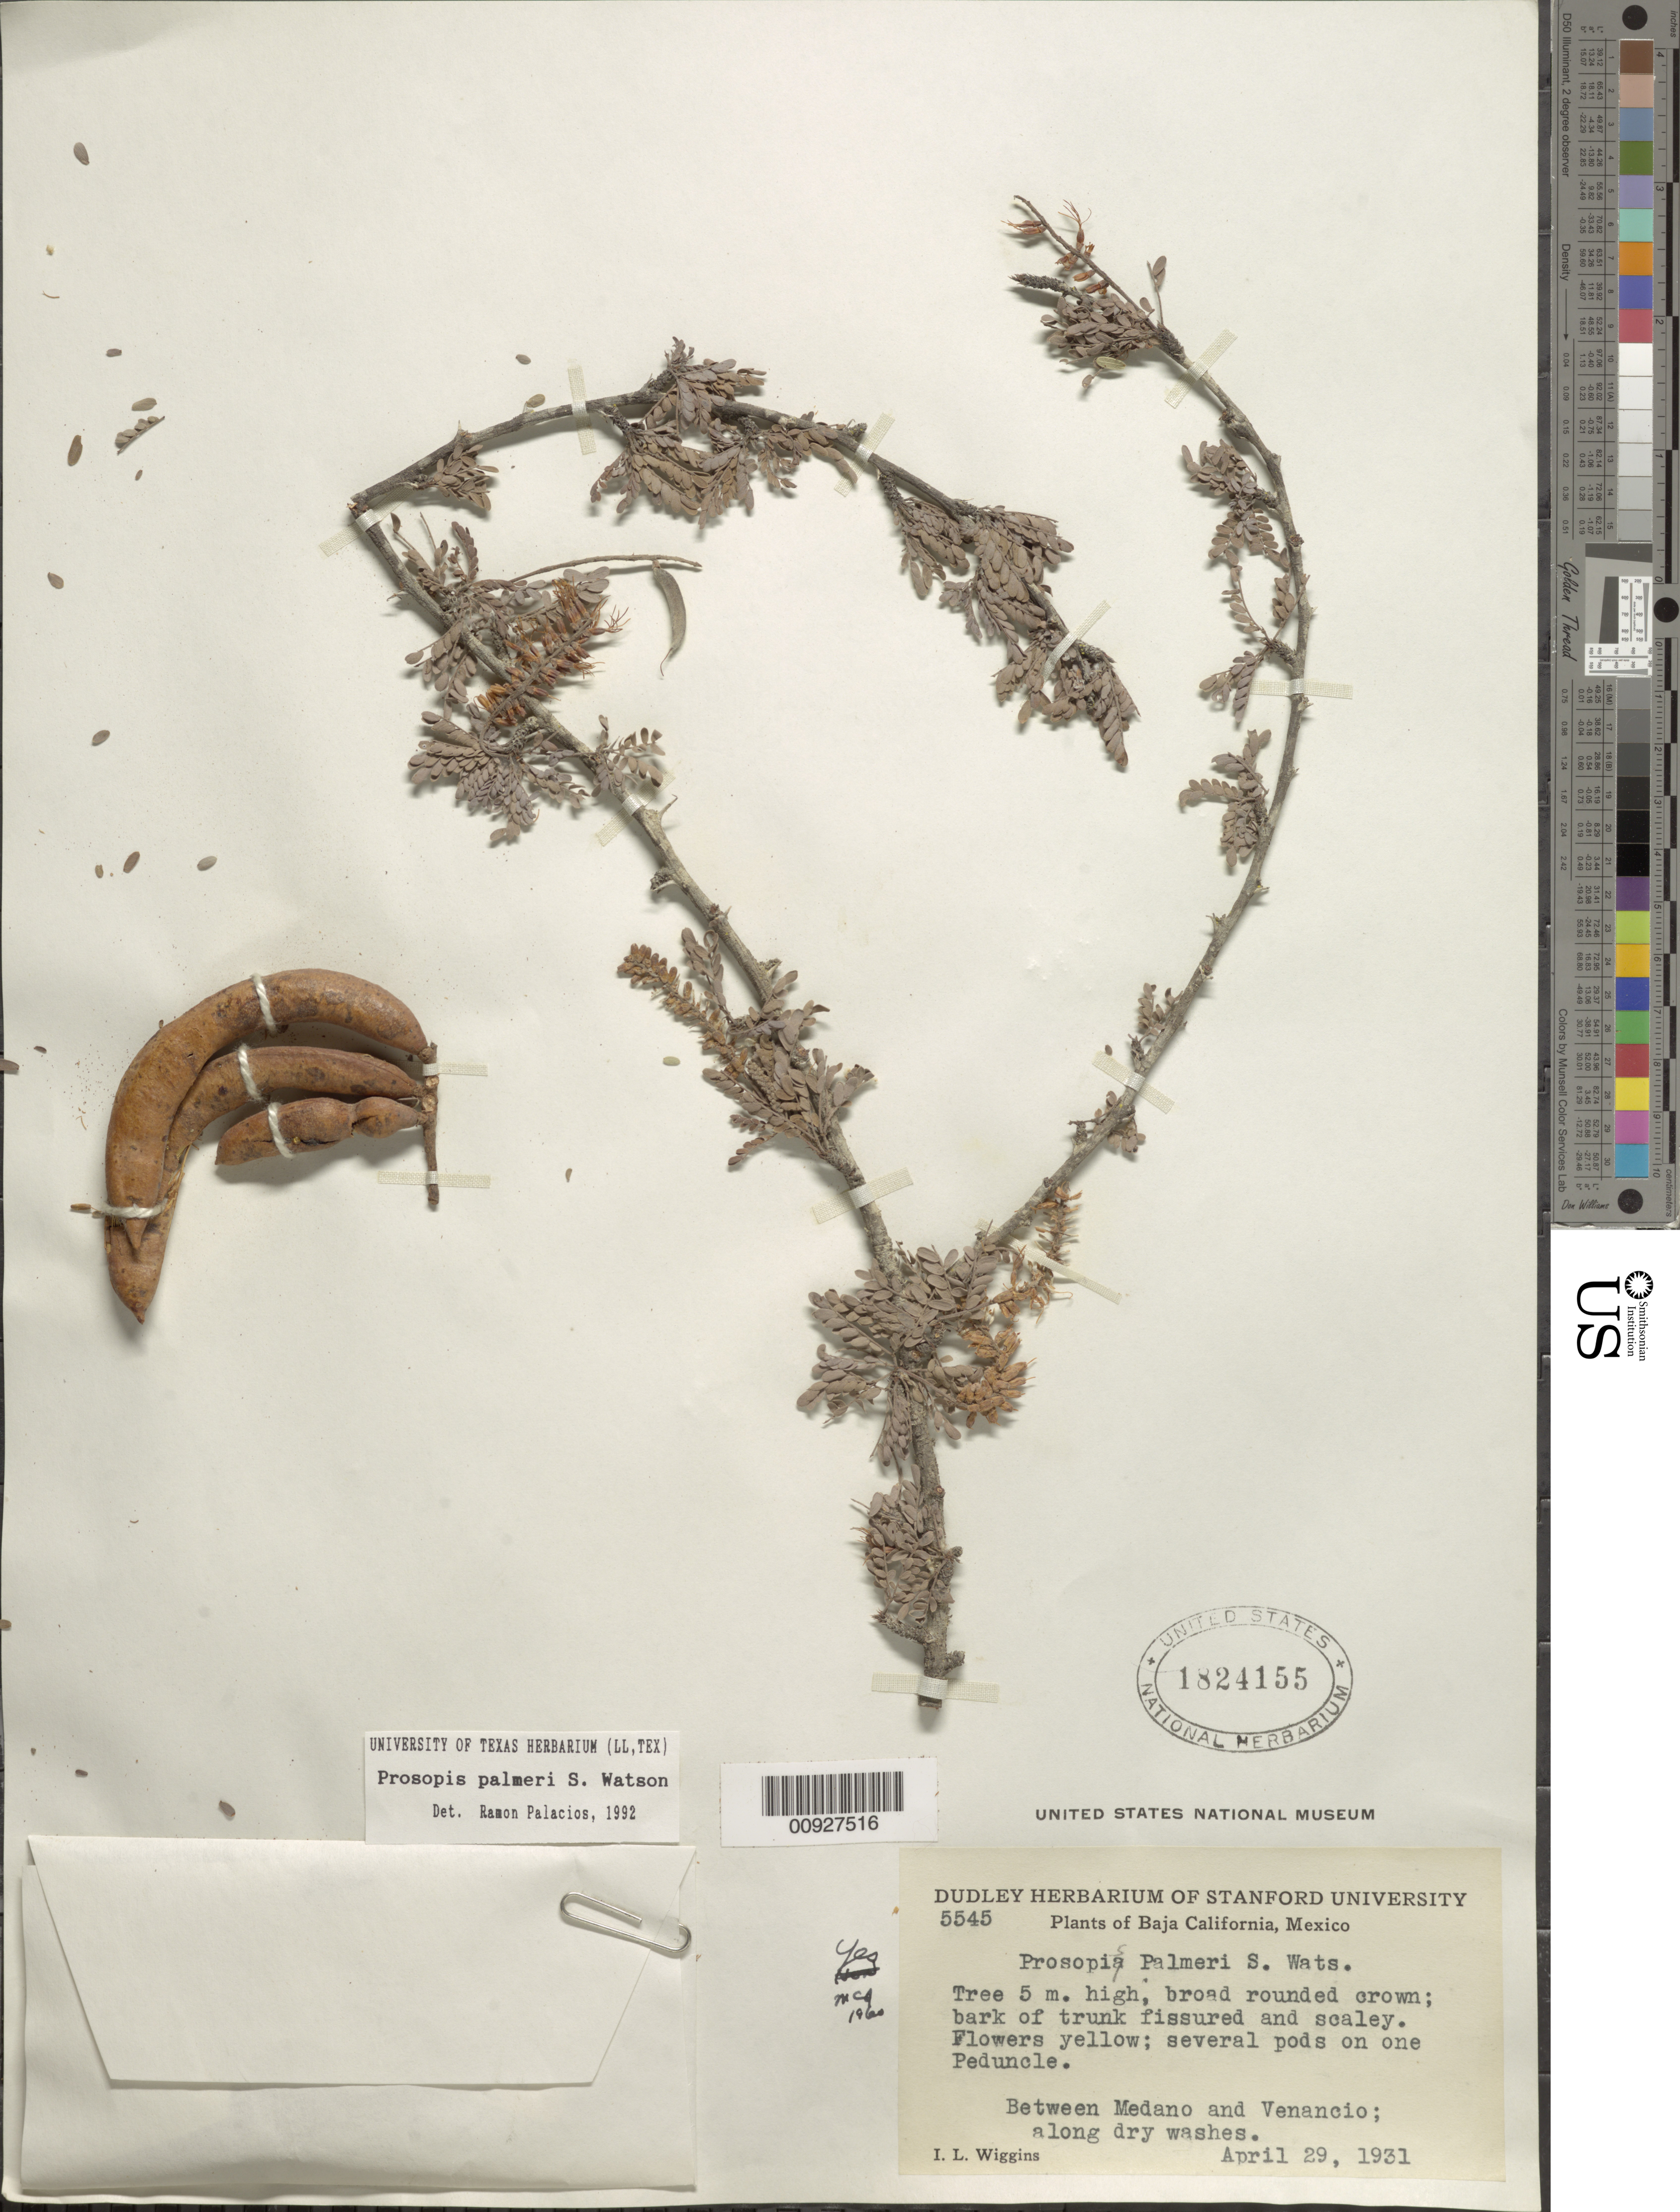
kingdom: Plantae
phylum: Tracheophyta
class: Magnoliopsida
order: Fabales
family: Fabaceae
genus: Strombocarpa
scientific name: Strombocarpa palmeri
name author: (S. Watson) C. E. Hughes & G.P. Lewis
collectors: I. L. Wiggins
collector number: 5545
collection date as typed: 29 Apr 1931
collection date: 1931-04-29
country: Mexico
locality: Between Medano and Venancio, Baja California.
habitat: Along dry washes.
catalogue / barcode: US 1824155